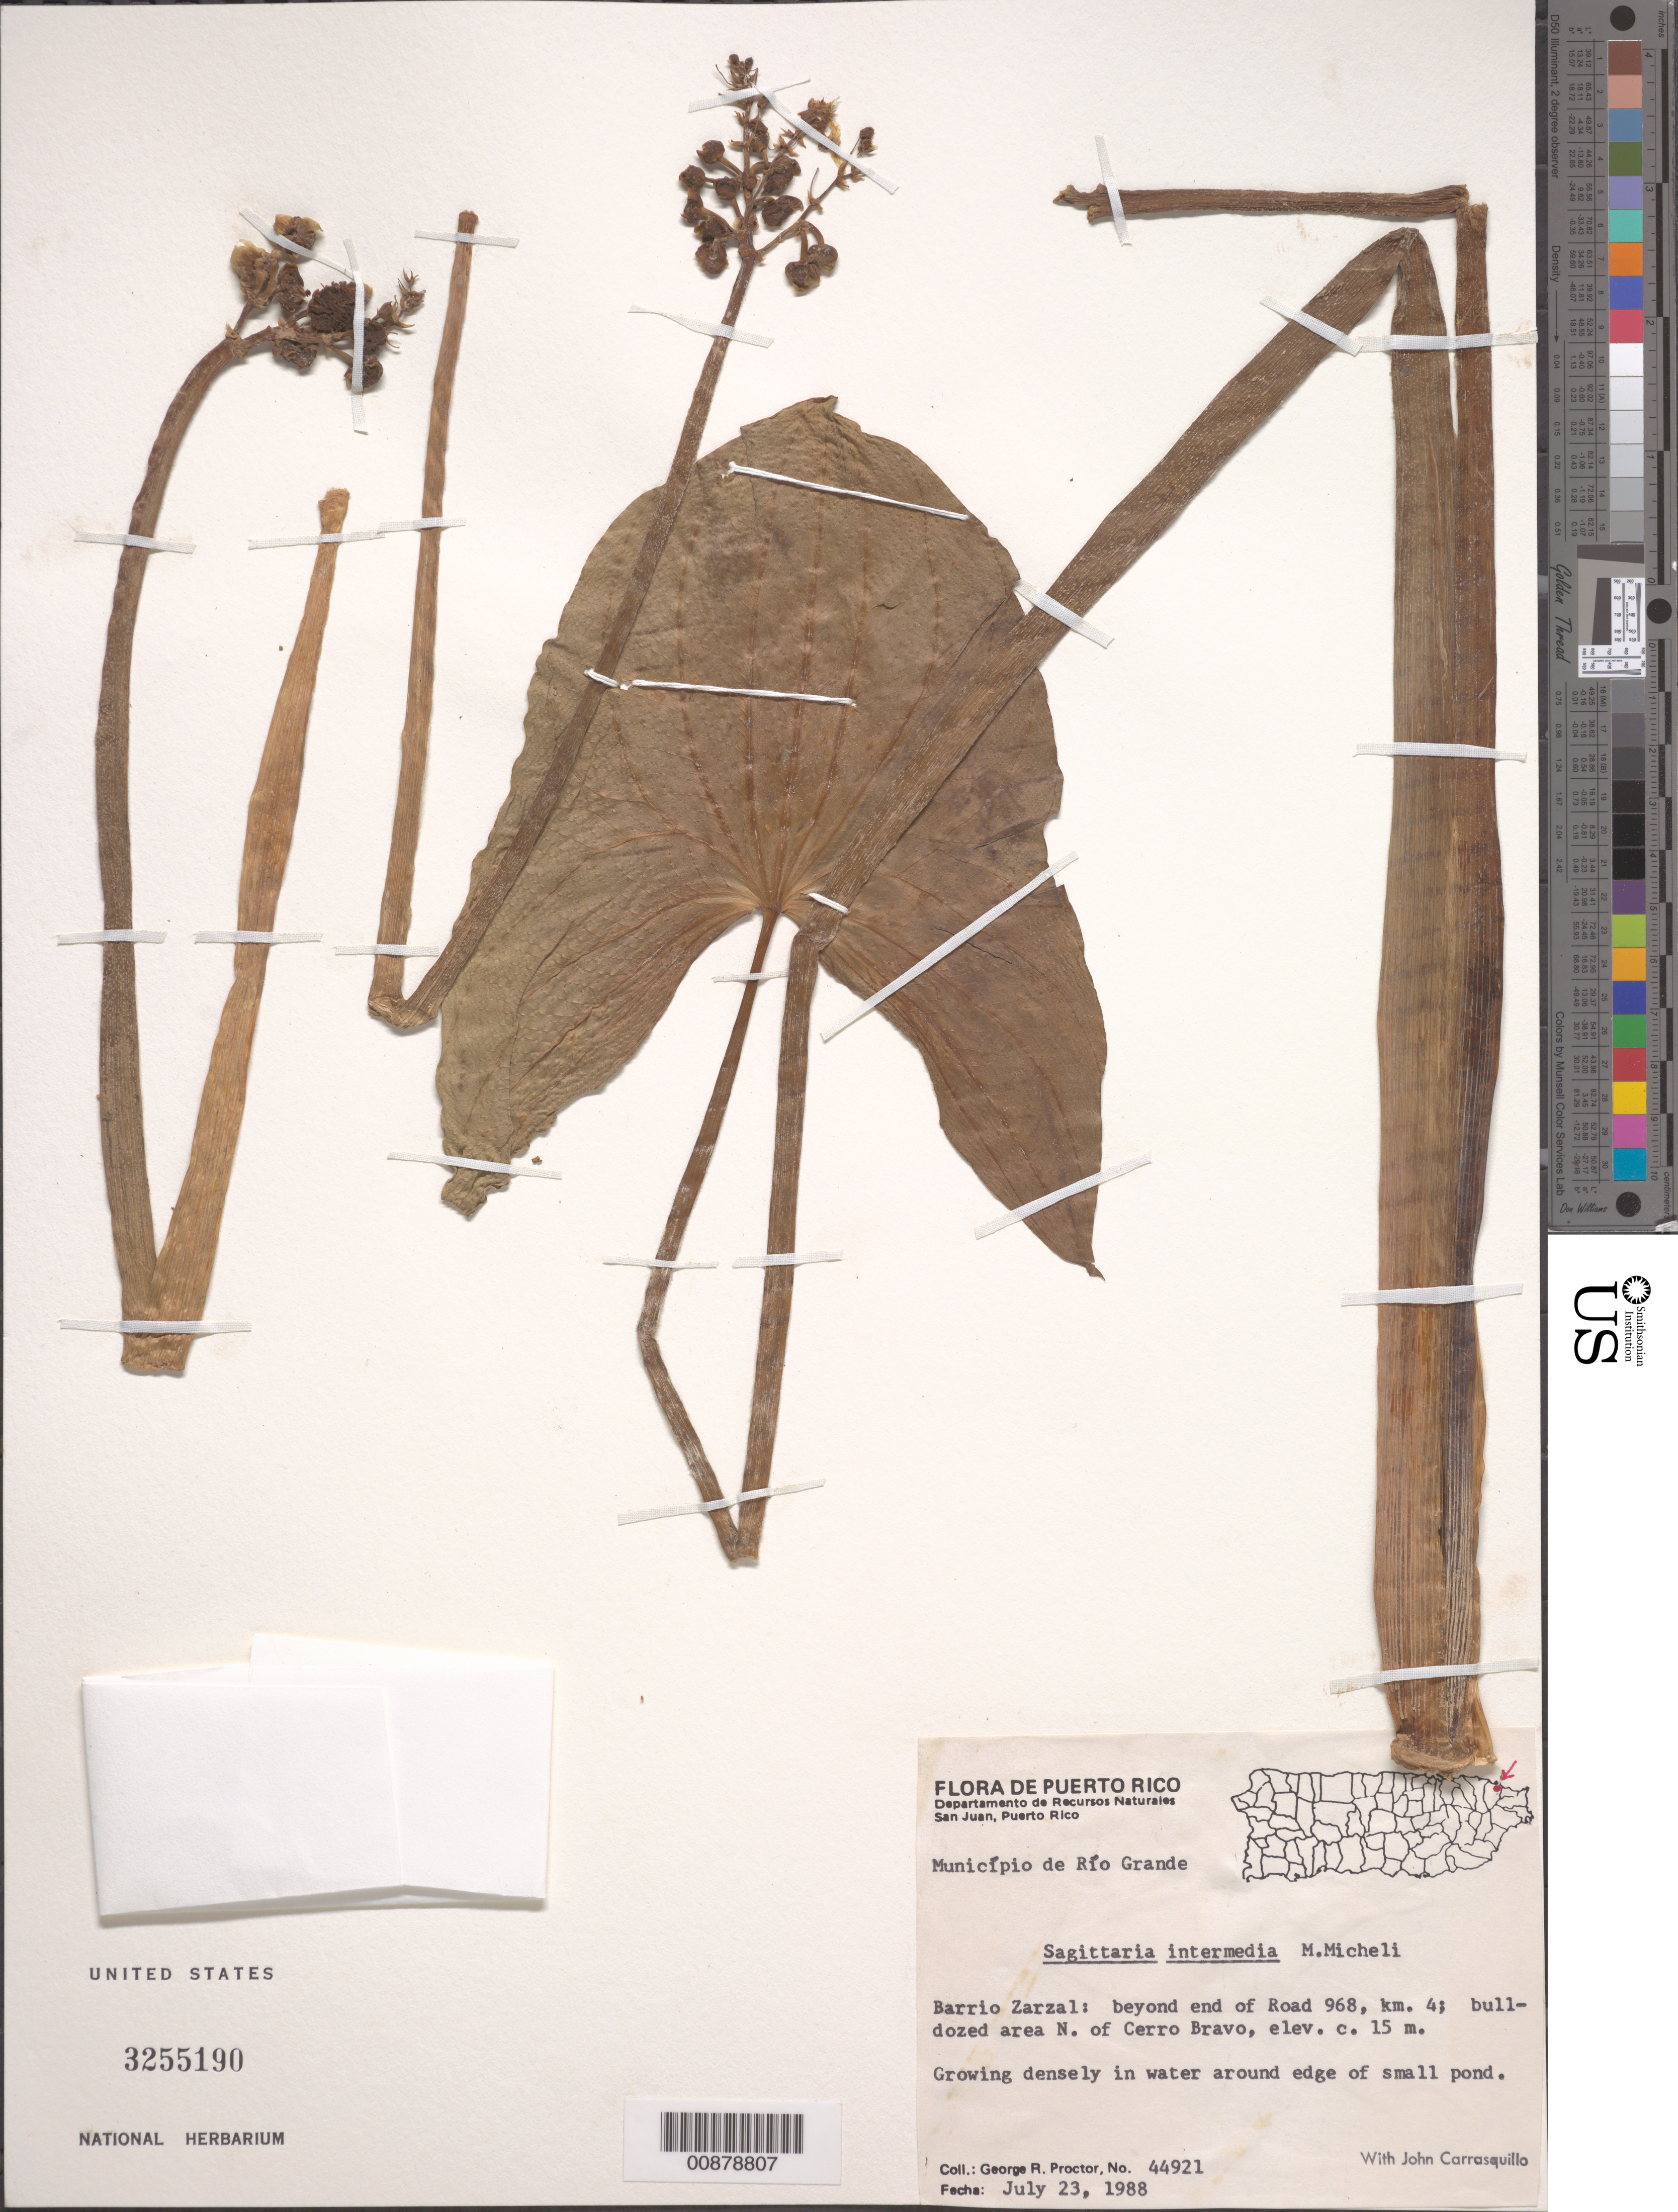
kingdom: Plantae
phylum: Tracheophyta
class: Liliopsida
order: Alismatales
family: Alismataceae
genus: Sagittaria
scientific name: Sagittaria intermedia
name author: Micheli in A. DC.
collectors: G. R. Proctor & J. Carrasquillo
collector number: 44921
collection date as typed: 1988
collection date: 1988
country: Puerto Rico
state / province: Río Grande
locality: Barrio Zarzal: beyond end of Rd. 968, km 4; bulldozed area N of Cerro Bravo.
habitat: Growing densely in water around edge of small pond.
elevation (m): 15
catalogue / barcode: US 3255190